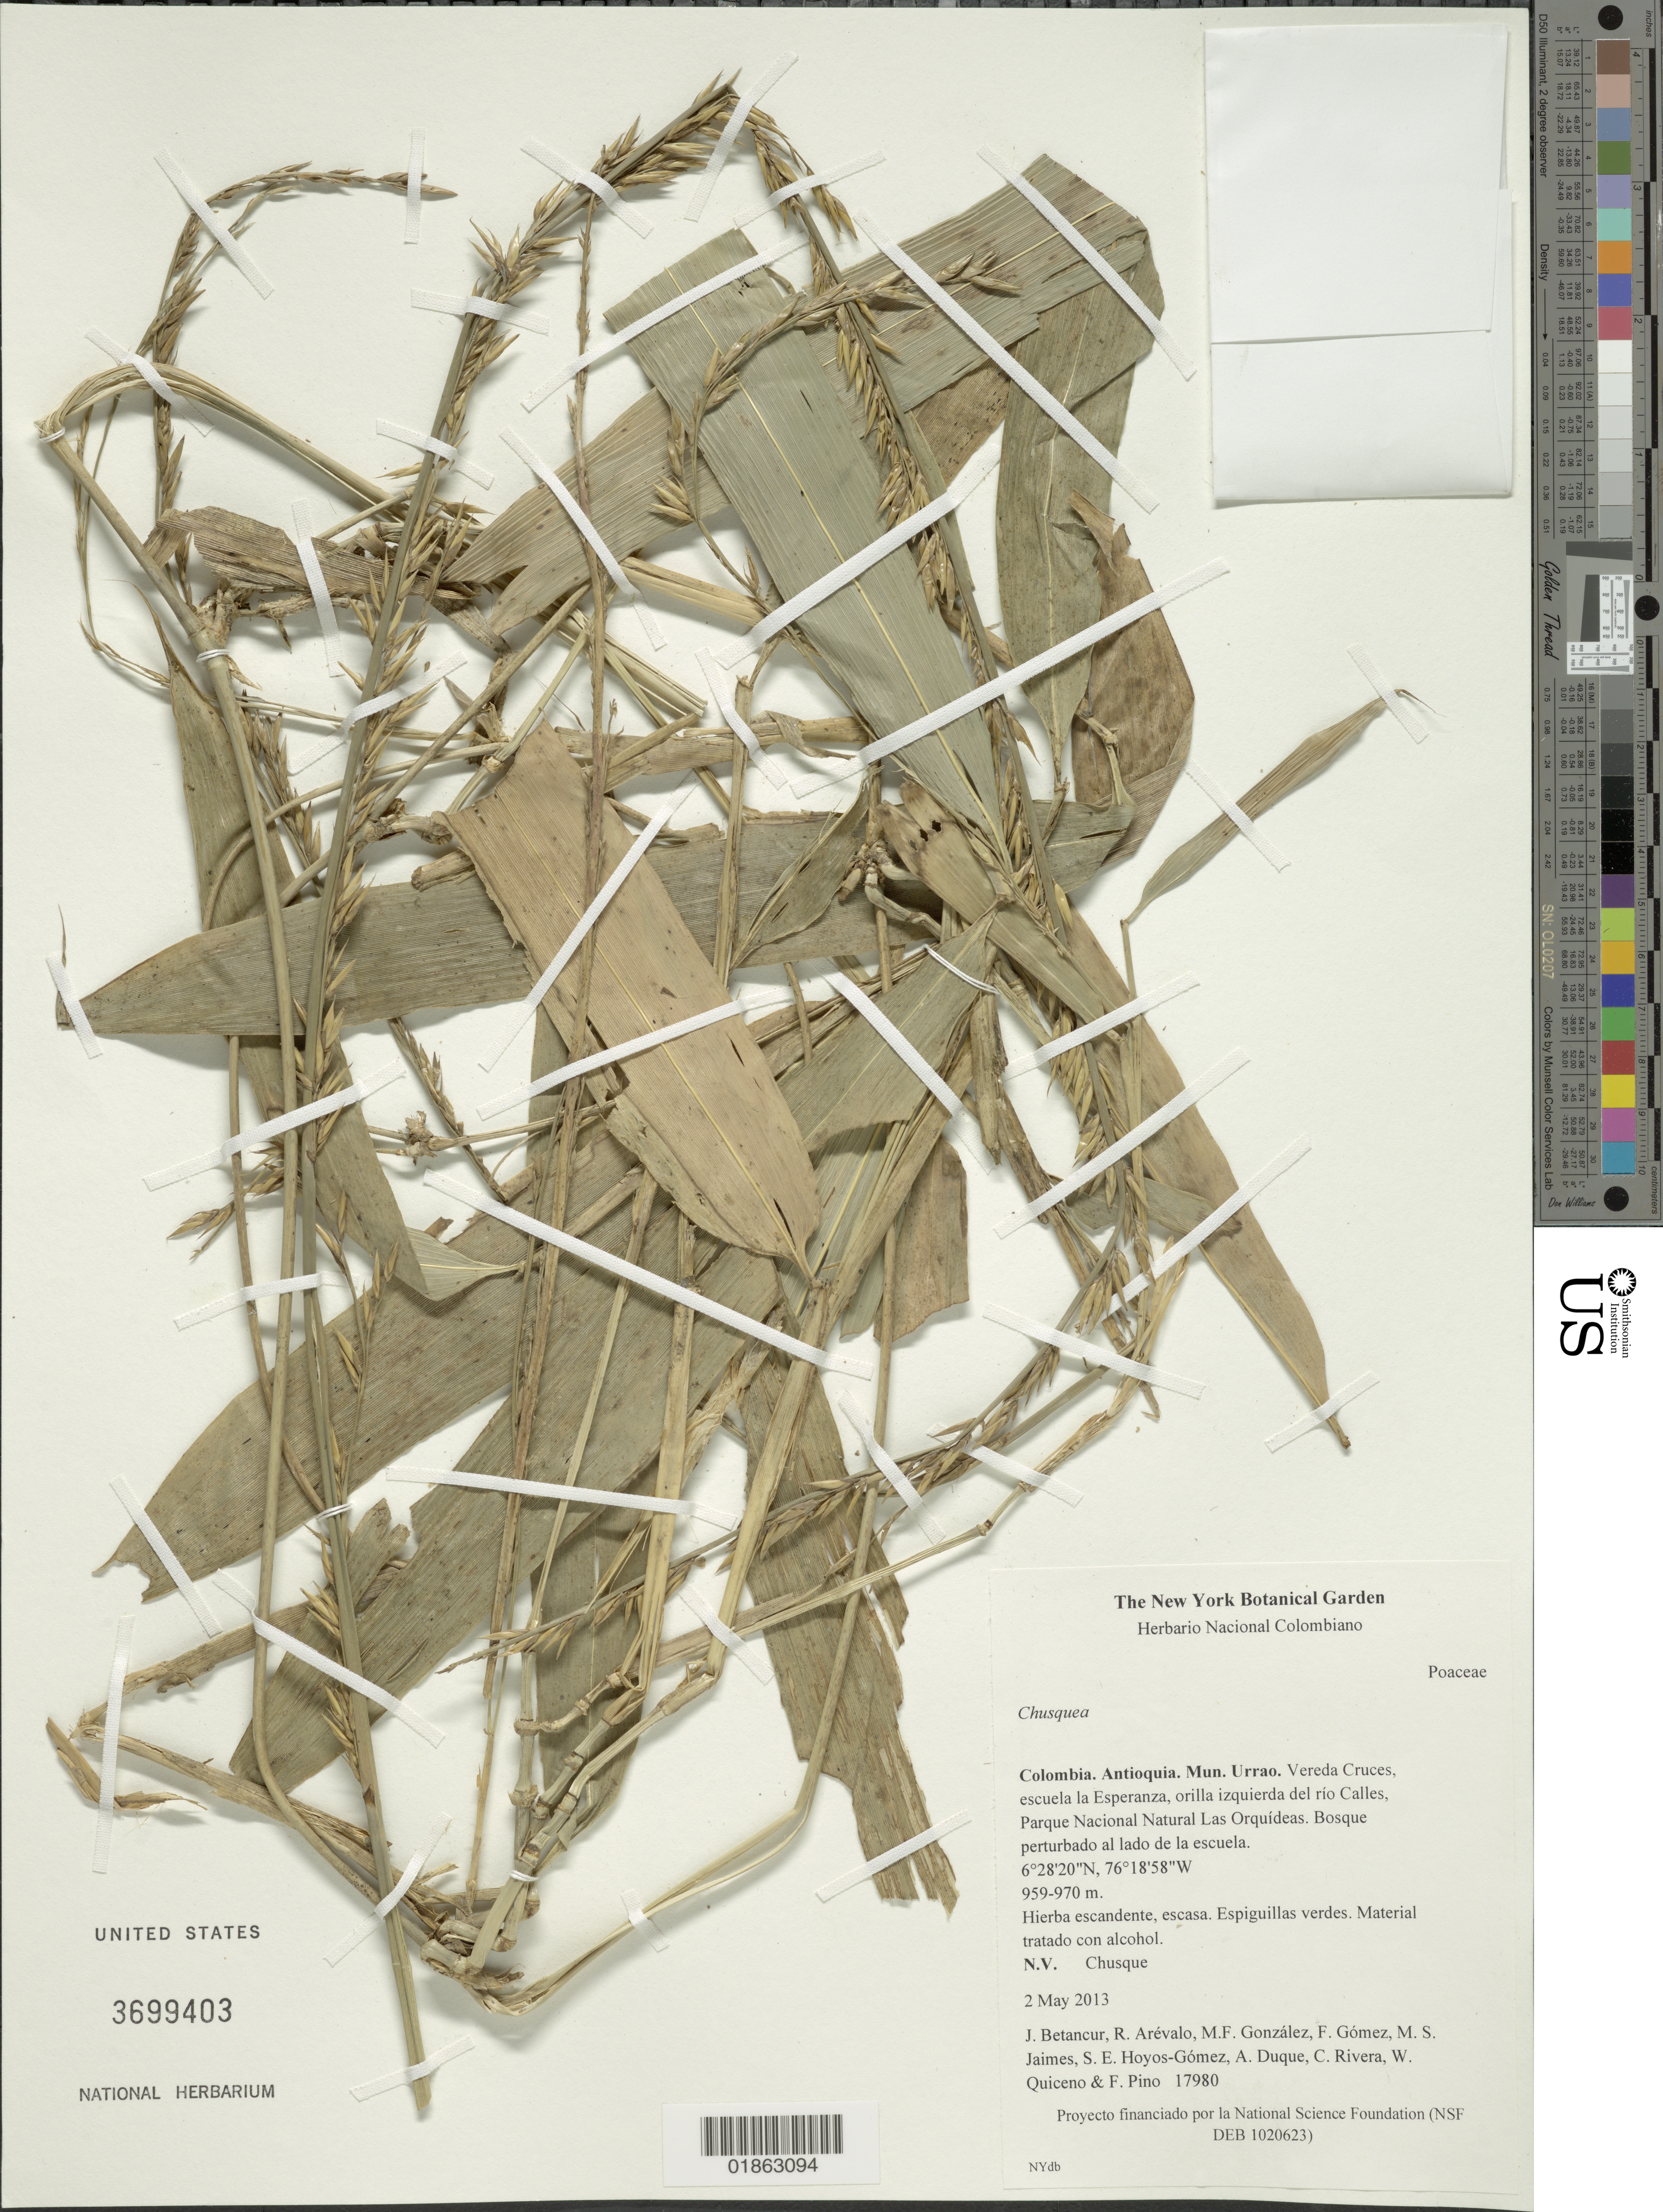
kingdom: Plantae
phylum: Tracheophyta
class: Liliopsida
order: Poales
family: Poaceae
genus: Chusquea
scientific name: Chusquea sp.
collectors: J. Betancur, R. Arevalo, M. Gonzalez, F. Gomez, M. Jaimes, S. E. Hoyos, A. Duque, C. Rivera, W. Quiceno & F. Pino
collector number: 17980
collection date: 2013-05-02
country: Colombia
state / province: Antioquia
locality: Mun. Urrao, Vereda Cruces, escuela la Esperanza, orilla izquierda del rio Calles, Parque Nacional Natural Las Orquideas. Bosque perturbado al lado de la escuela.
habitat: Bosque perturbado al lado de la escuela.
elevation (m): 959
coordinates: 6 28 20 N, 76 18 58 W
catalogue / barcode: US 3699403